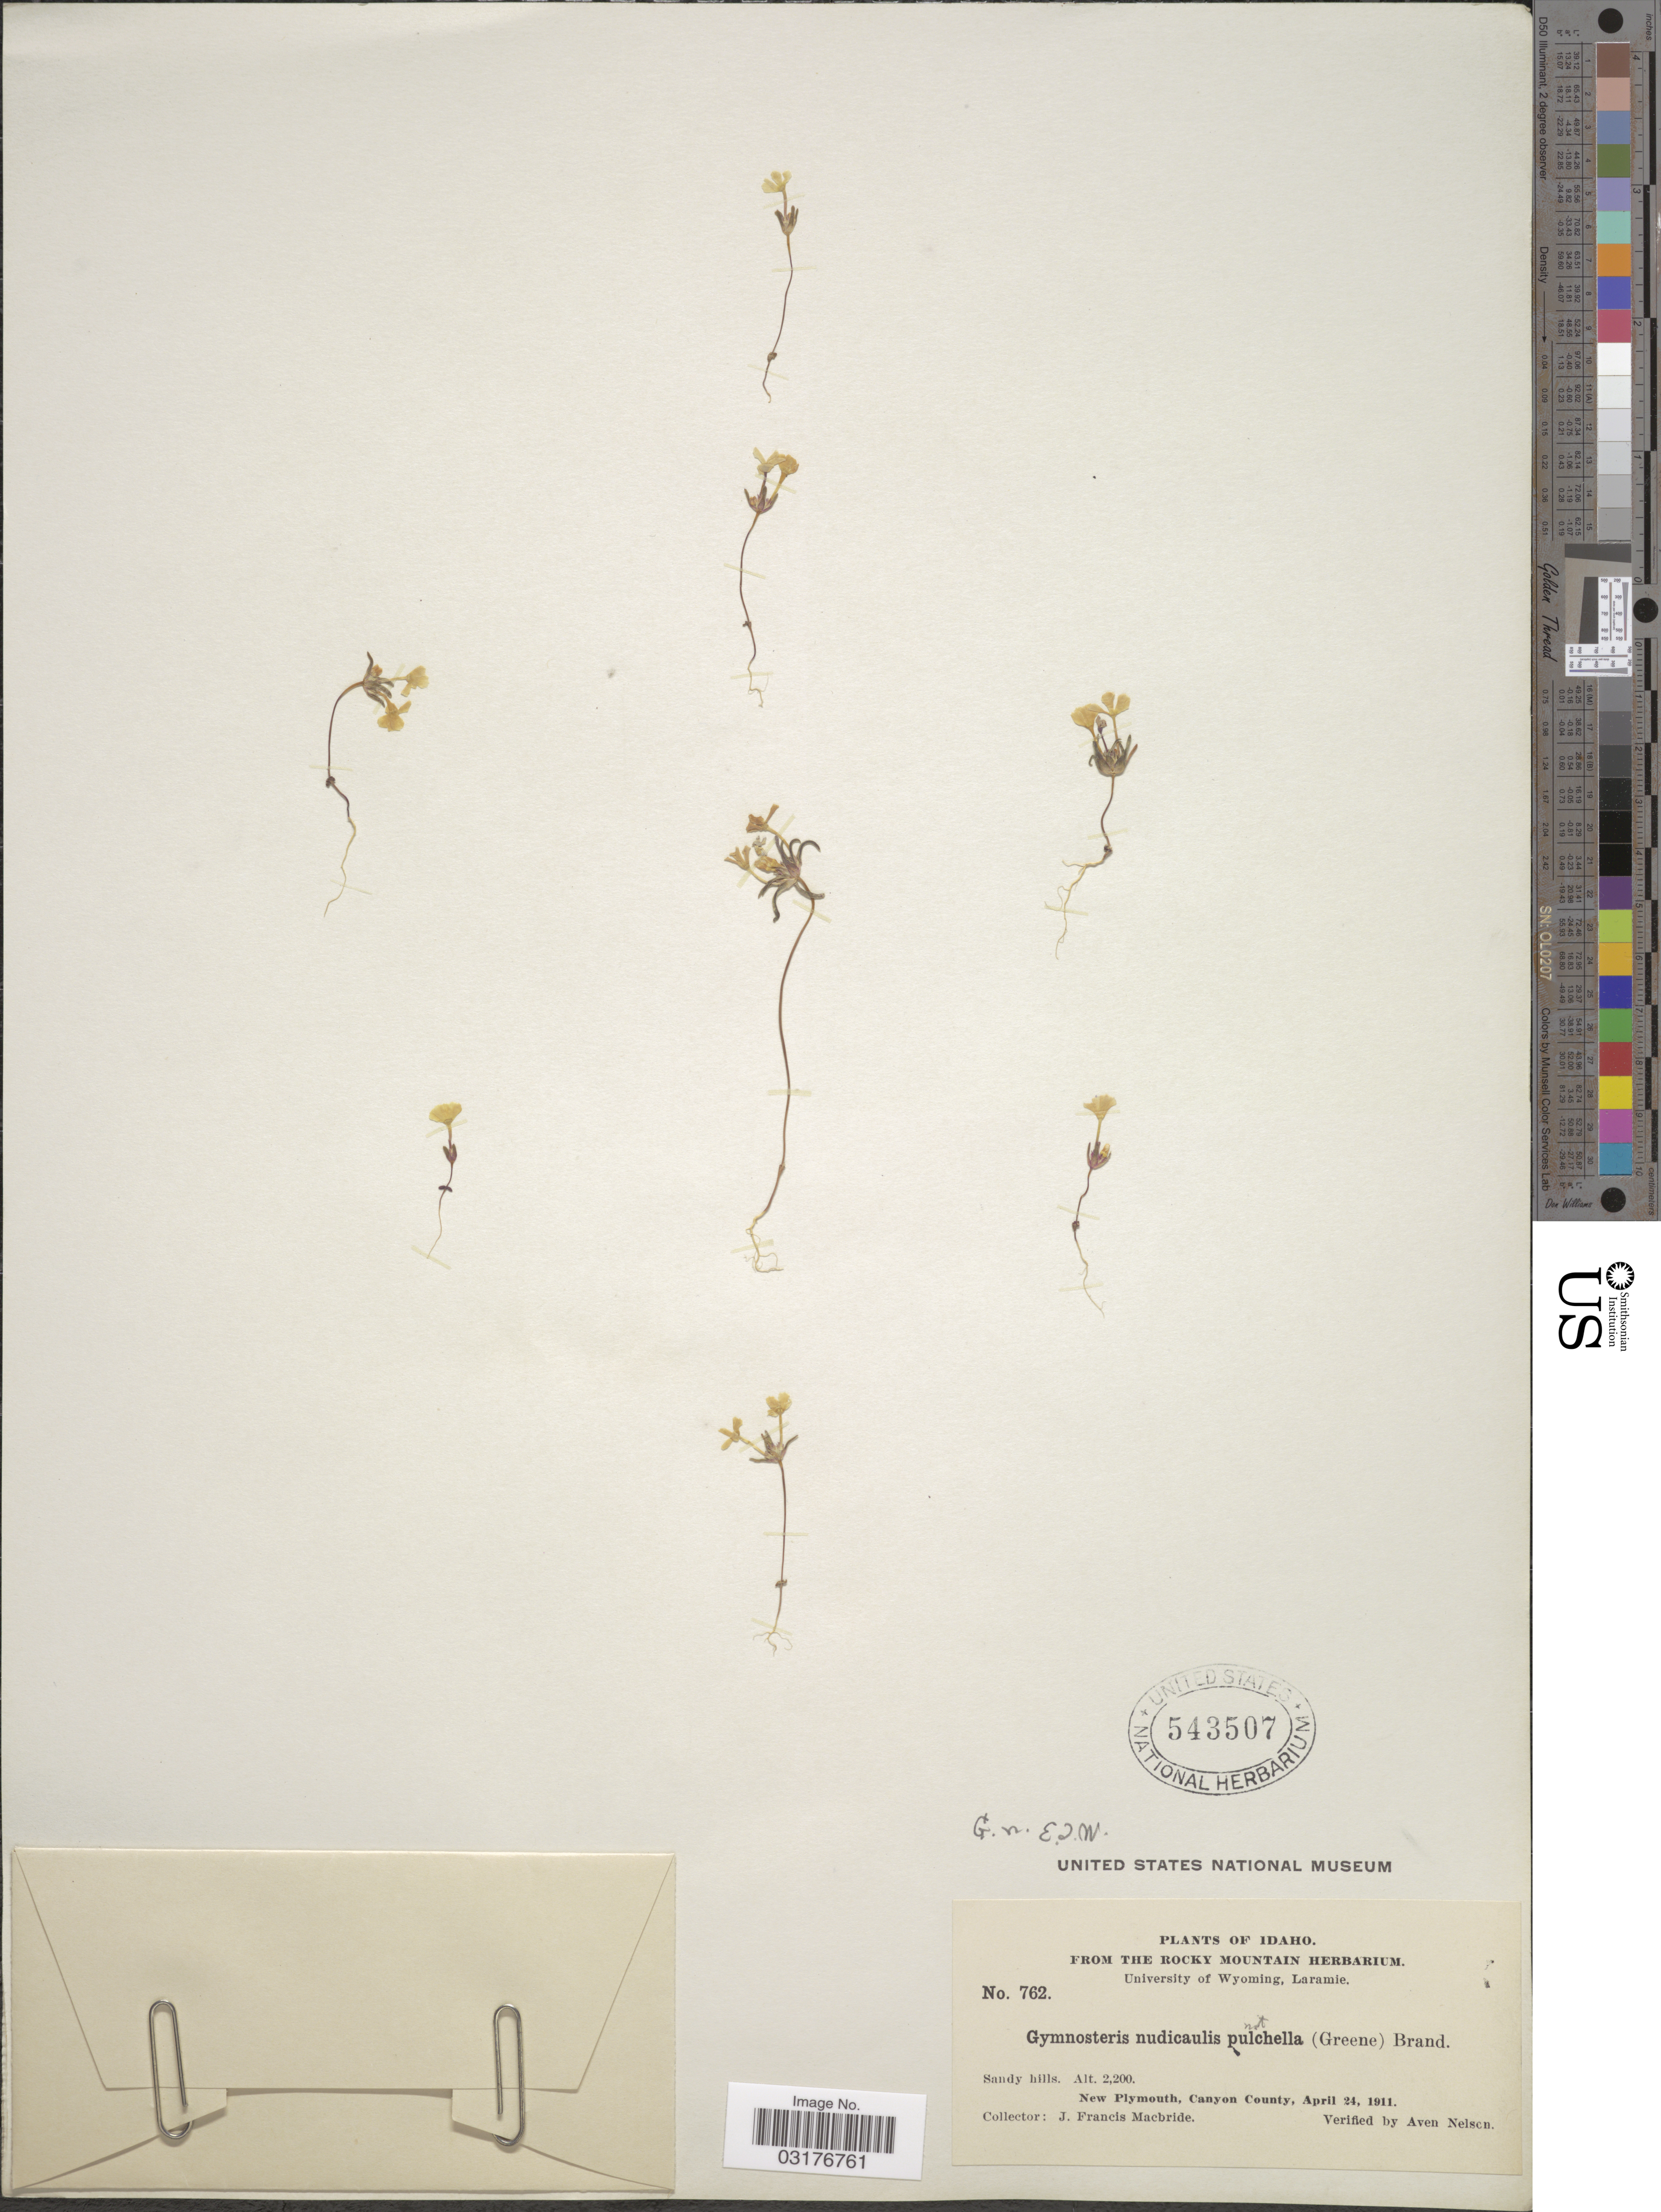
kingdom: Plantae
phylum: Tracheophyta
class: Magnoliopsida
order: Ericales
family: Polemoniaceae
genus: Gymnosteris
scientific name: Gymnosteris nudicaulis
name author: (Hook. & Arn.) Greene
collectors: J. F. Macbride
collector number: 762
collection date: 1911-04-24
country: United States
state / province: Idaho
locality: New Plymouth, Canyon County.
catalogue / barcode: US 543507